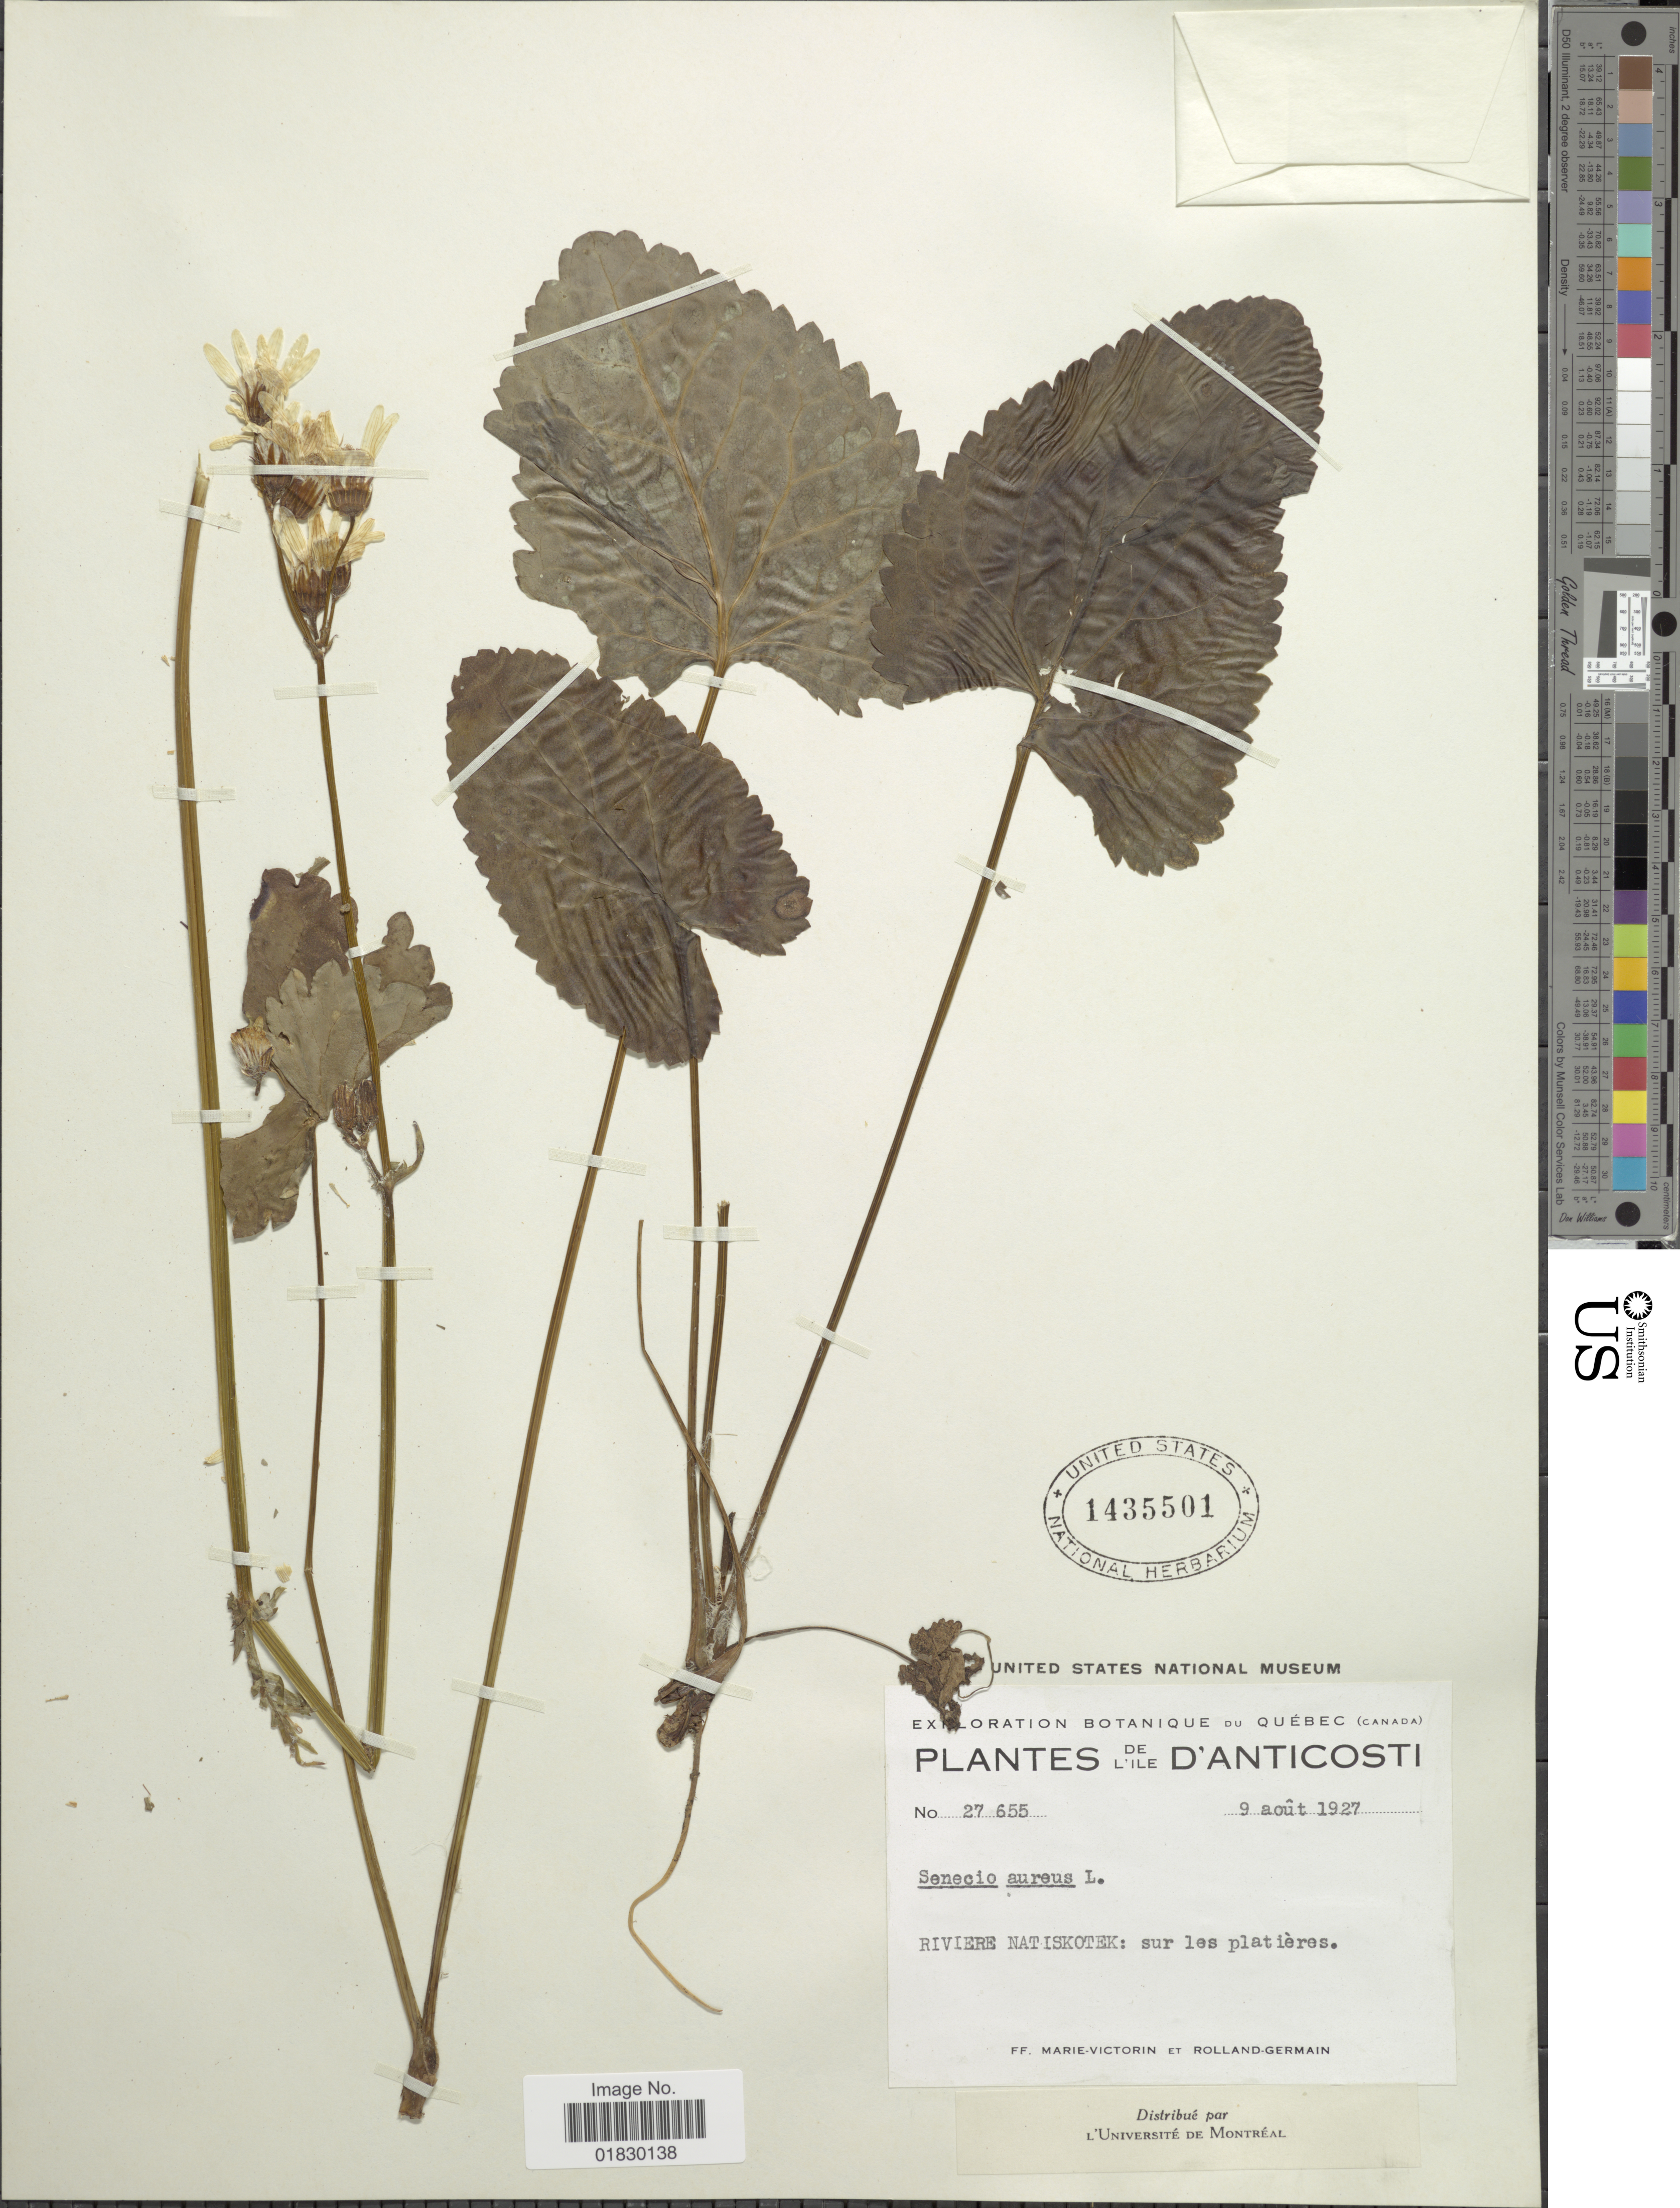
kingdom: Plantae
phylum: Tracheophyta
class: Magnoliopsida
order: Asterales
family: Asteraceae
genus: Packera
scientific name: Packera aurea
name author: (L.) Á. Löve & D. Löve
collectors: F. Marie-Victorin & Rolland-Germain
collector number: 27655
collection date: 1927-08-09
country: Canada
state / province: Quebec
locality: De L' Ile D' Anticosti, Riviere Natiskotek: sur les platieres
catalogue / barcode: US 1435501